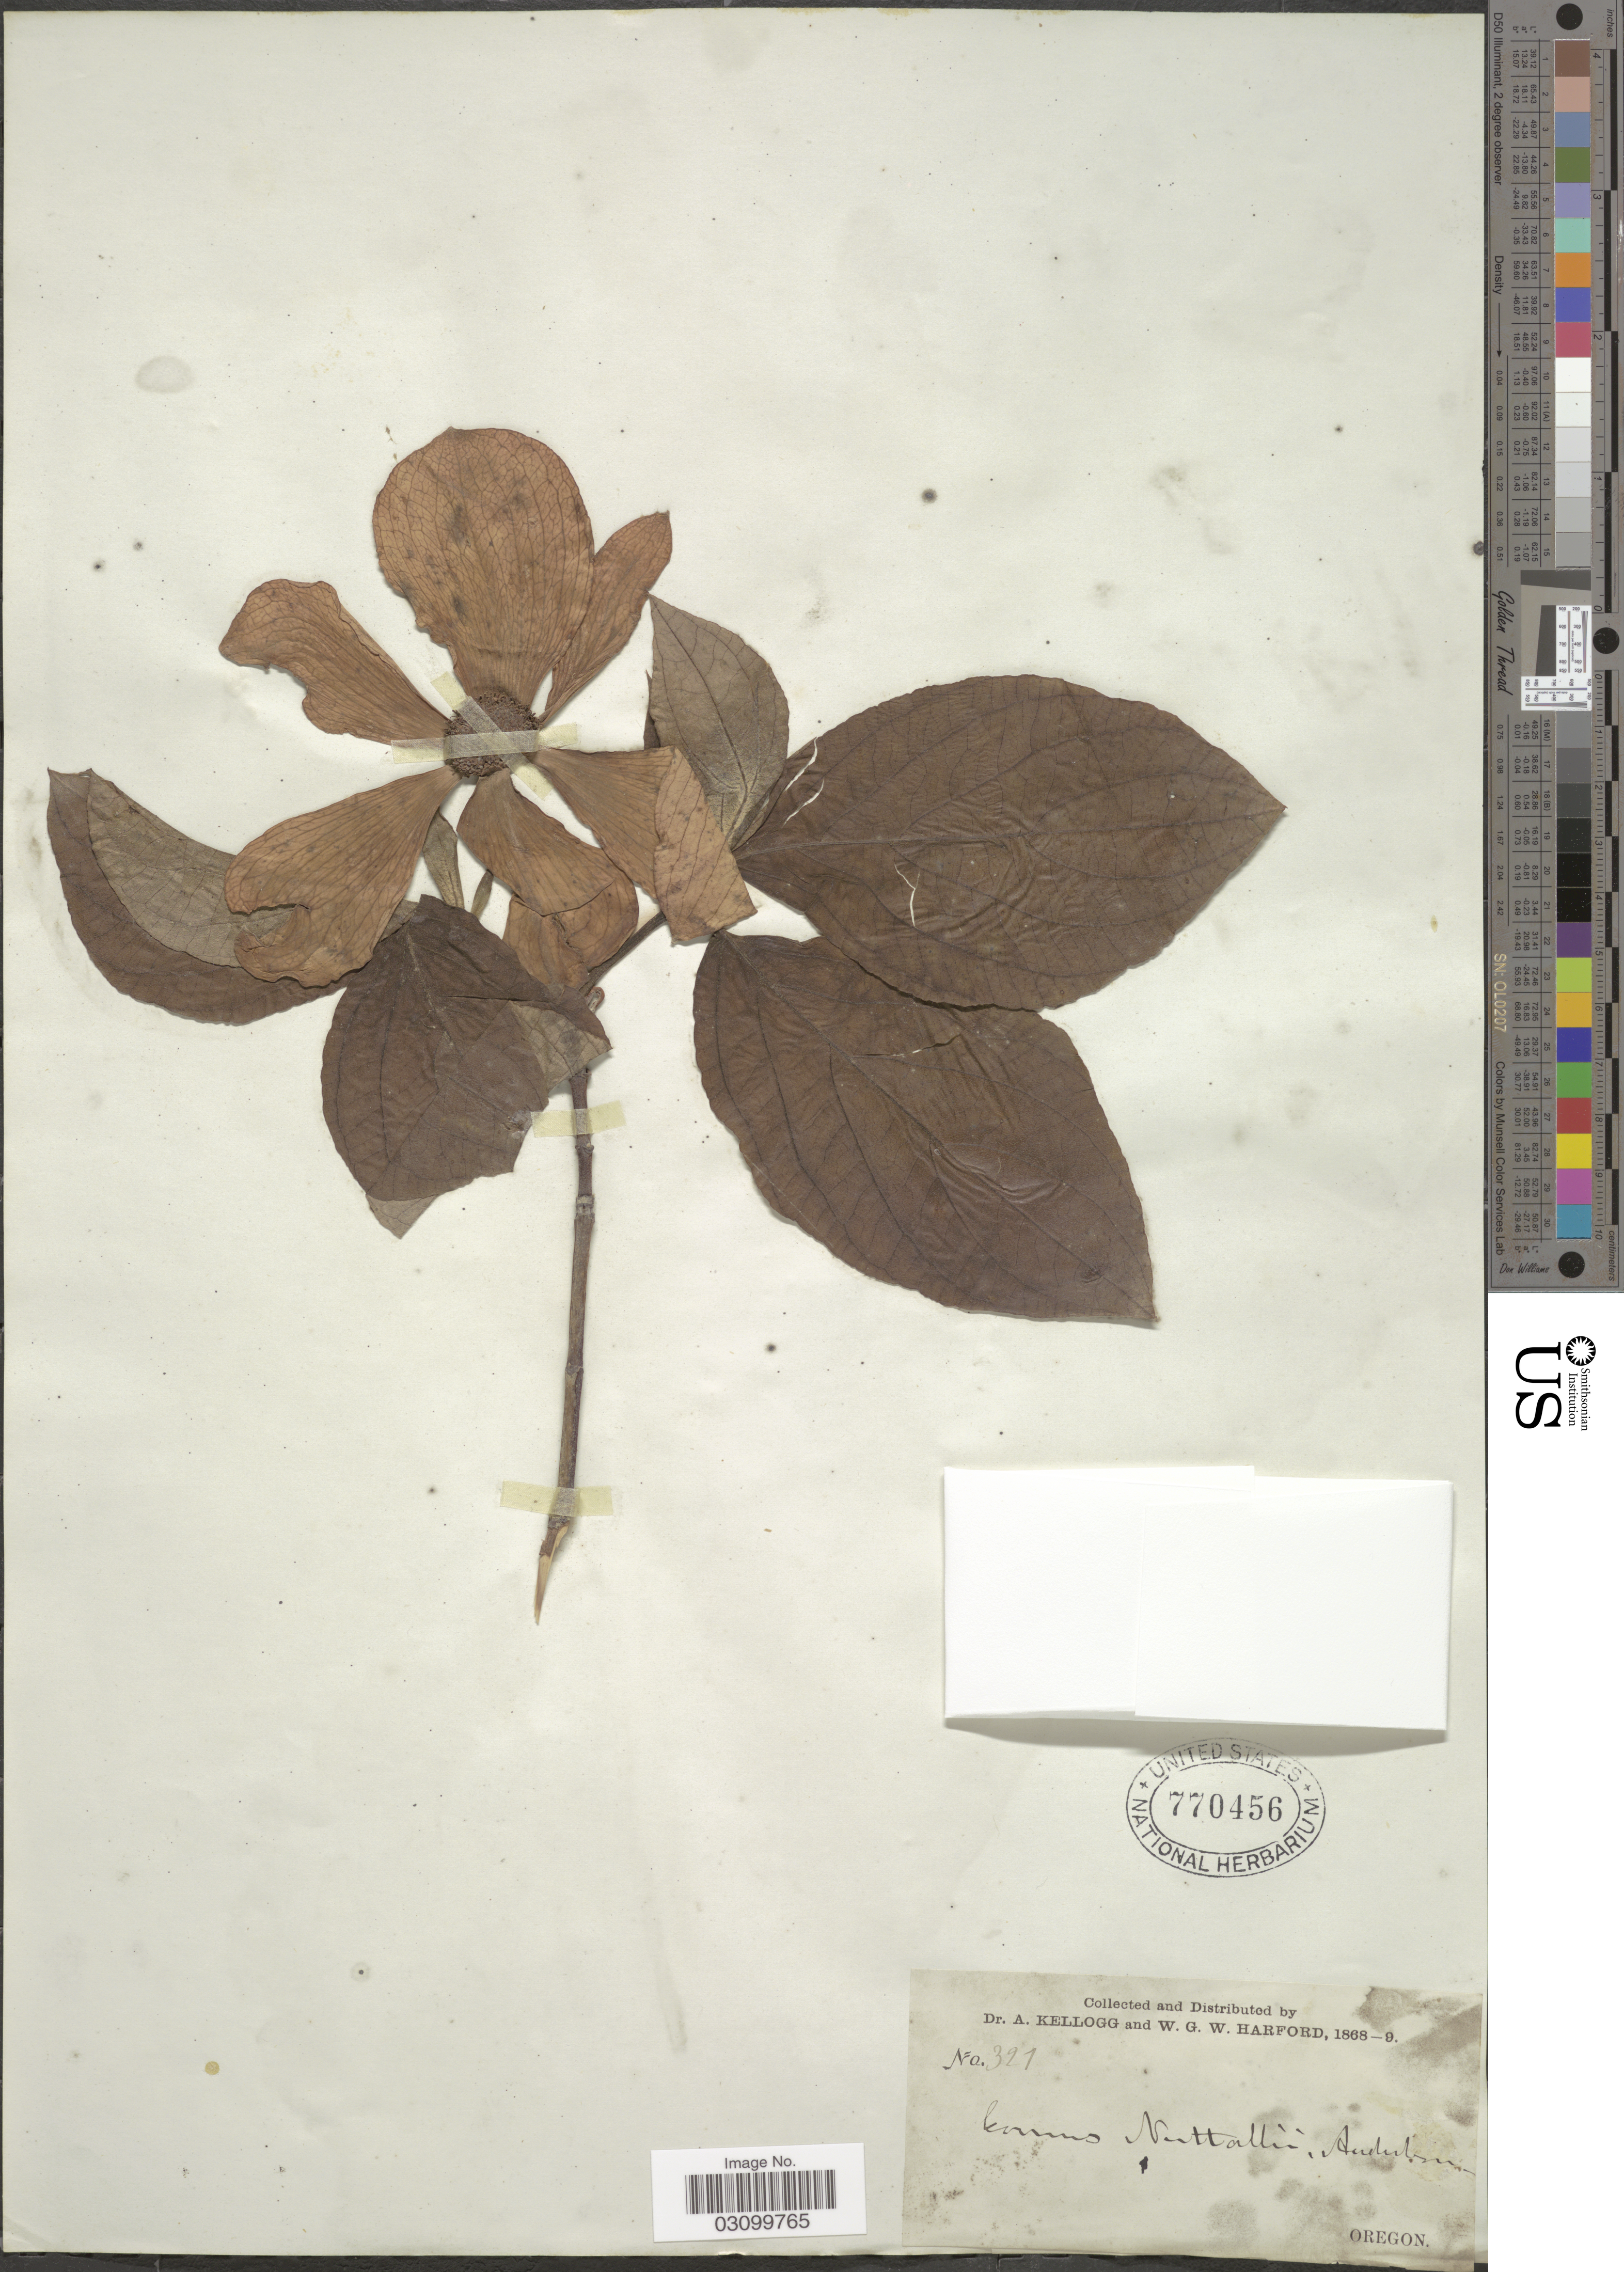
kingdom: Plantae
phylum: Tracheophyta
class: Magnoliopsida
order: Cornales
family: Cornaceae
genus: Cornus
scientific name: Cornus nuttallii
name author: Audubon ex Torr. & A. Gray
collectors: A. Kellogg & W. G. W. Harford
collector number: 321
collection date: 1868/1869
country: United States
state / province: Oregon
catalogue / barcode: US 770456